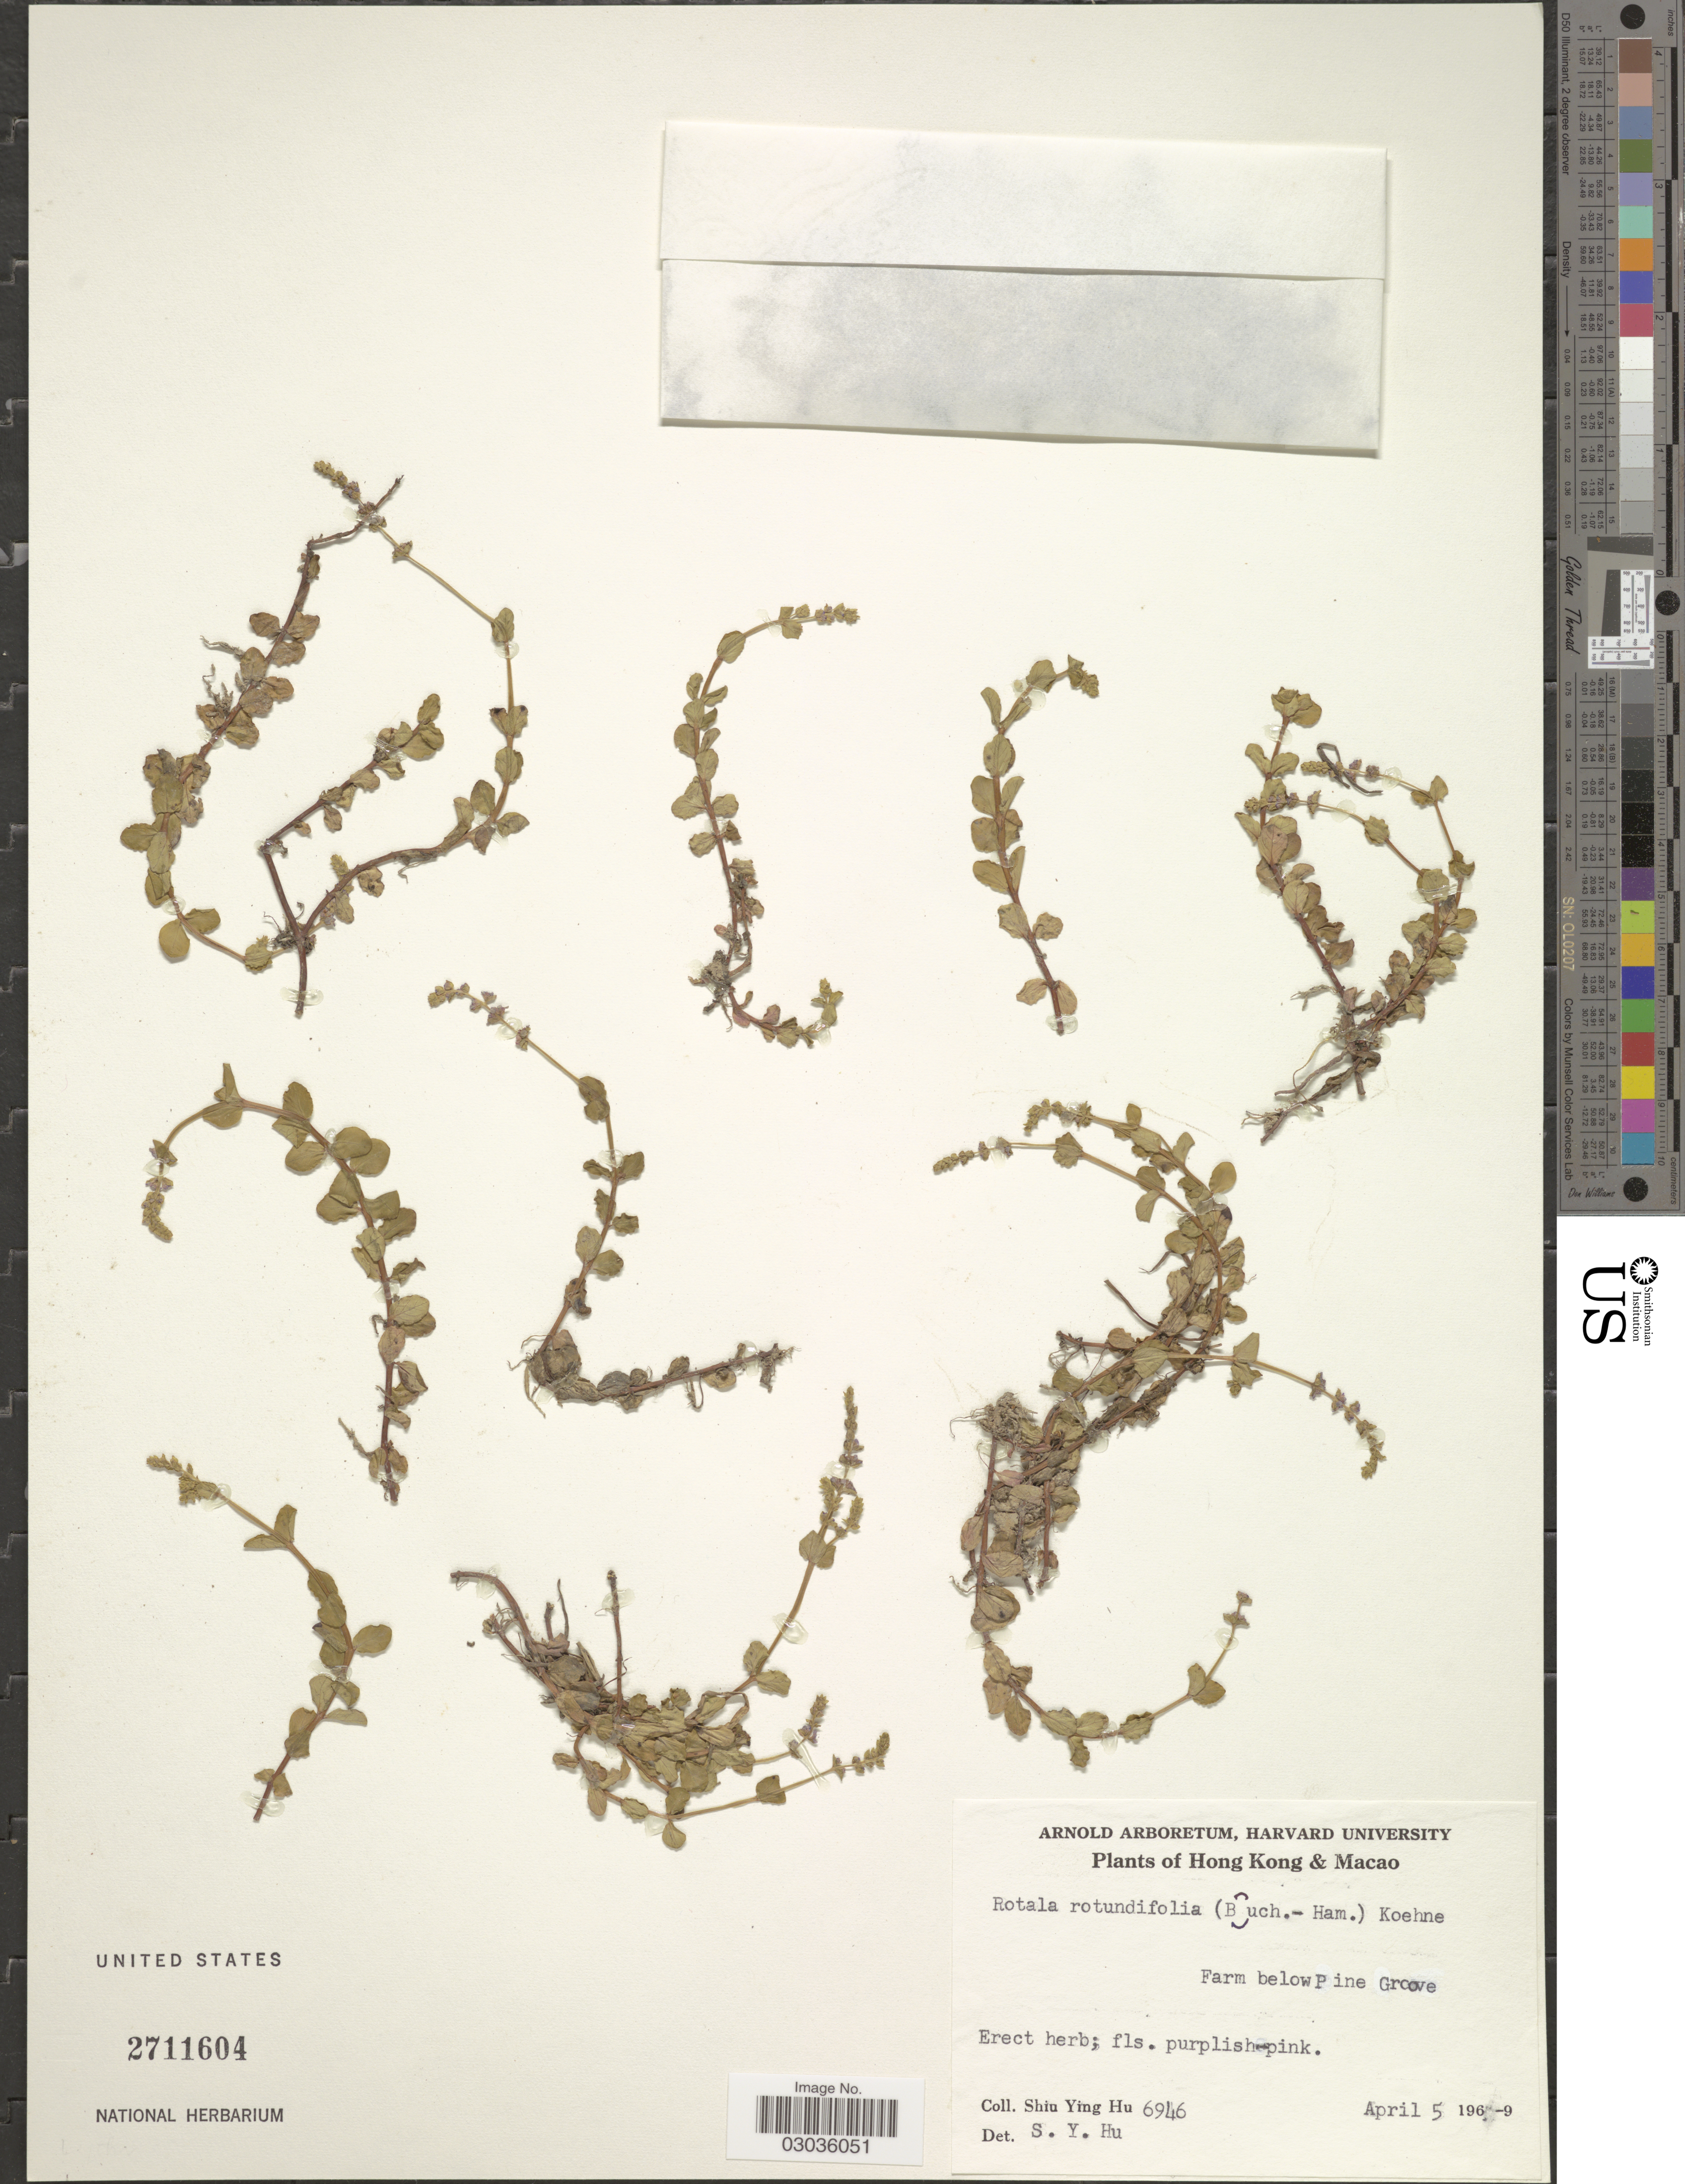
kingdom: Plantae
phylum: Tracheophyta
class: Magnoliopsida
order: Myrtales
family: Lythraceae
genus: Rotala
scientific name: Rotala rotundifolia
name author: (Buch.-Ham. & Roxb.) Koehne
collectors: S. Y. Hu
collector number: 6946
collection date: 1969-04-05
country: China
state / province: Hong Kong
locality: Macao, Farm below pine Groove.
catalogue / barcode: US 2711604